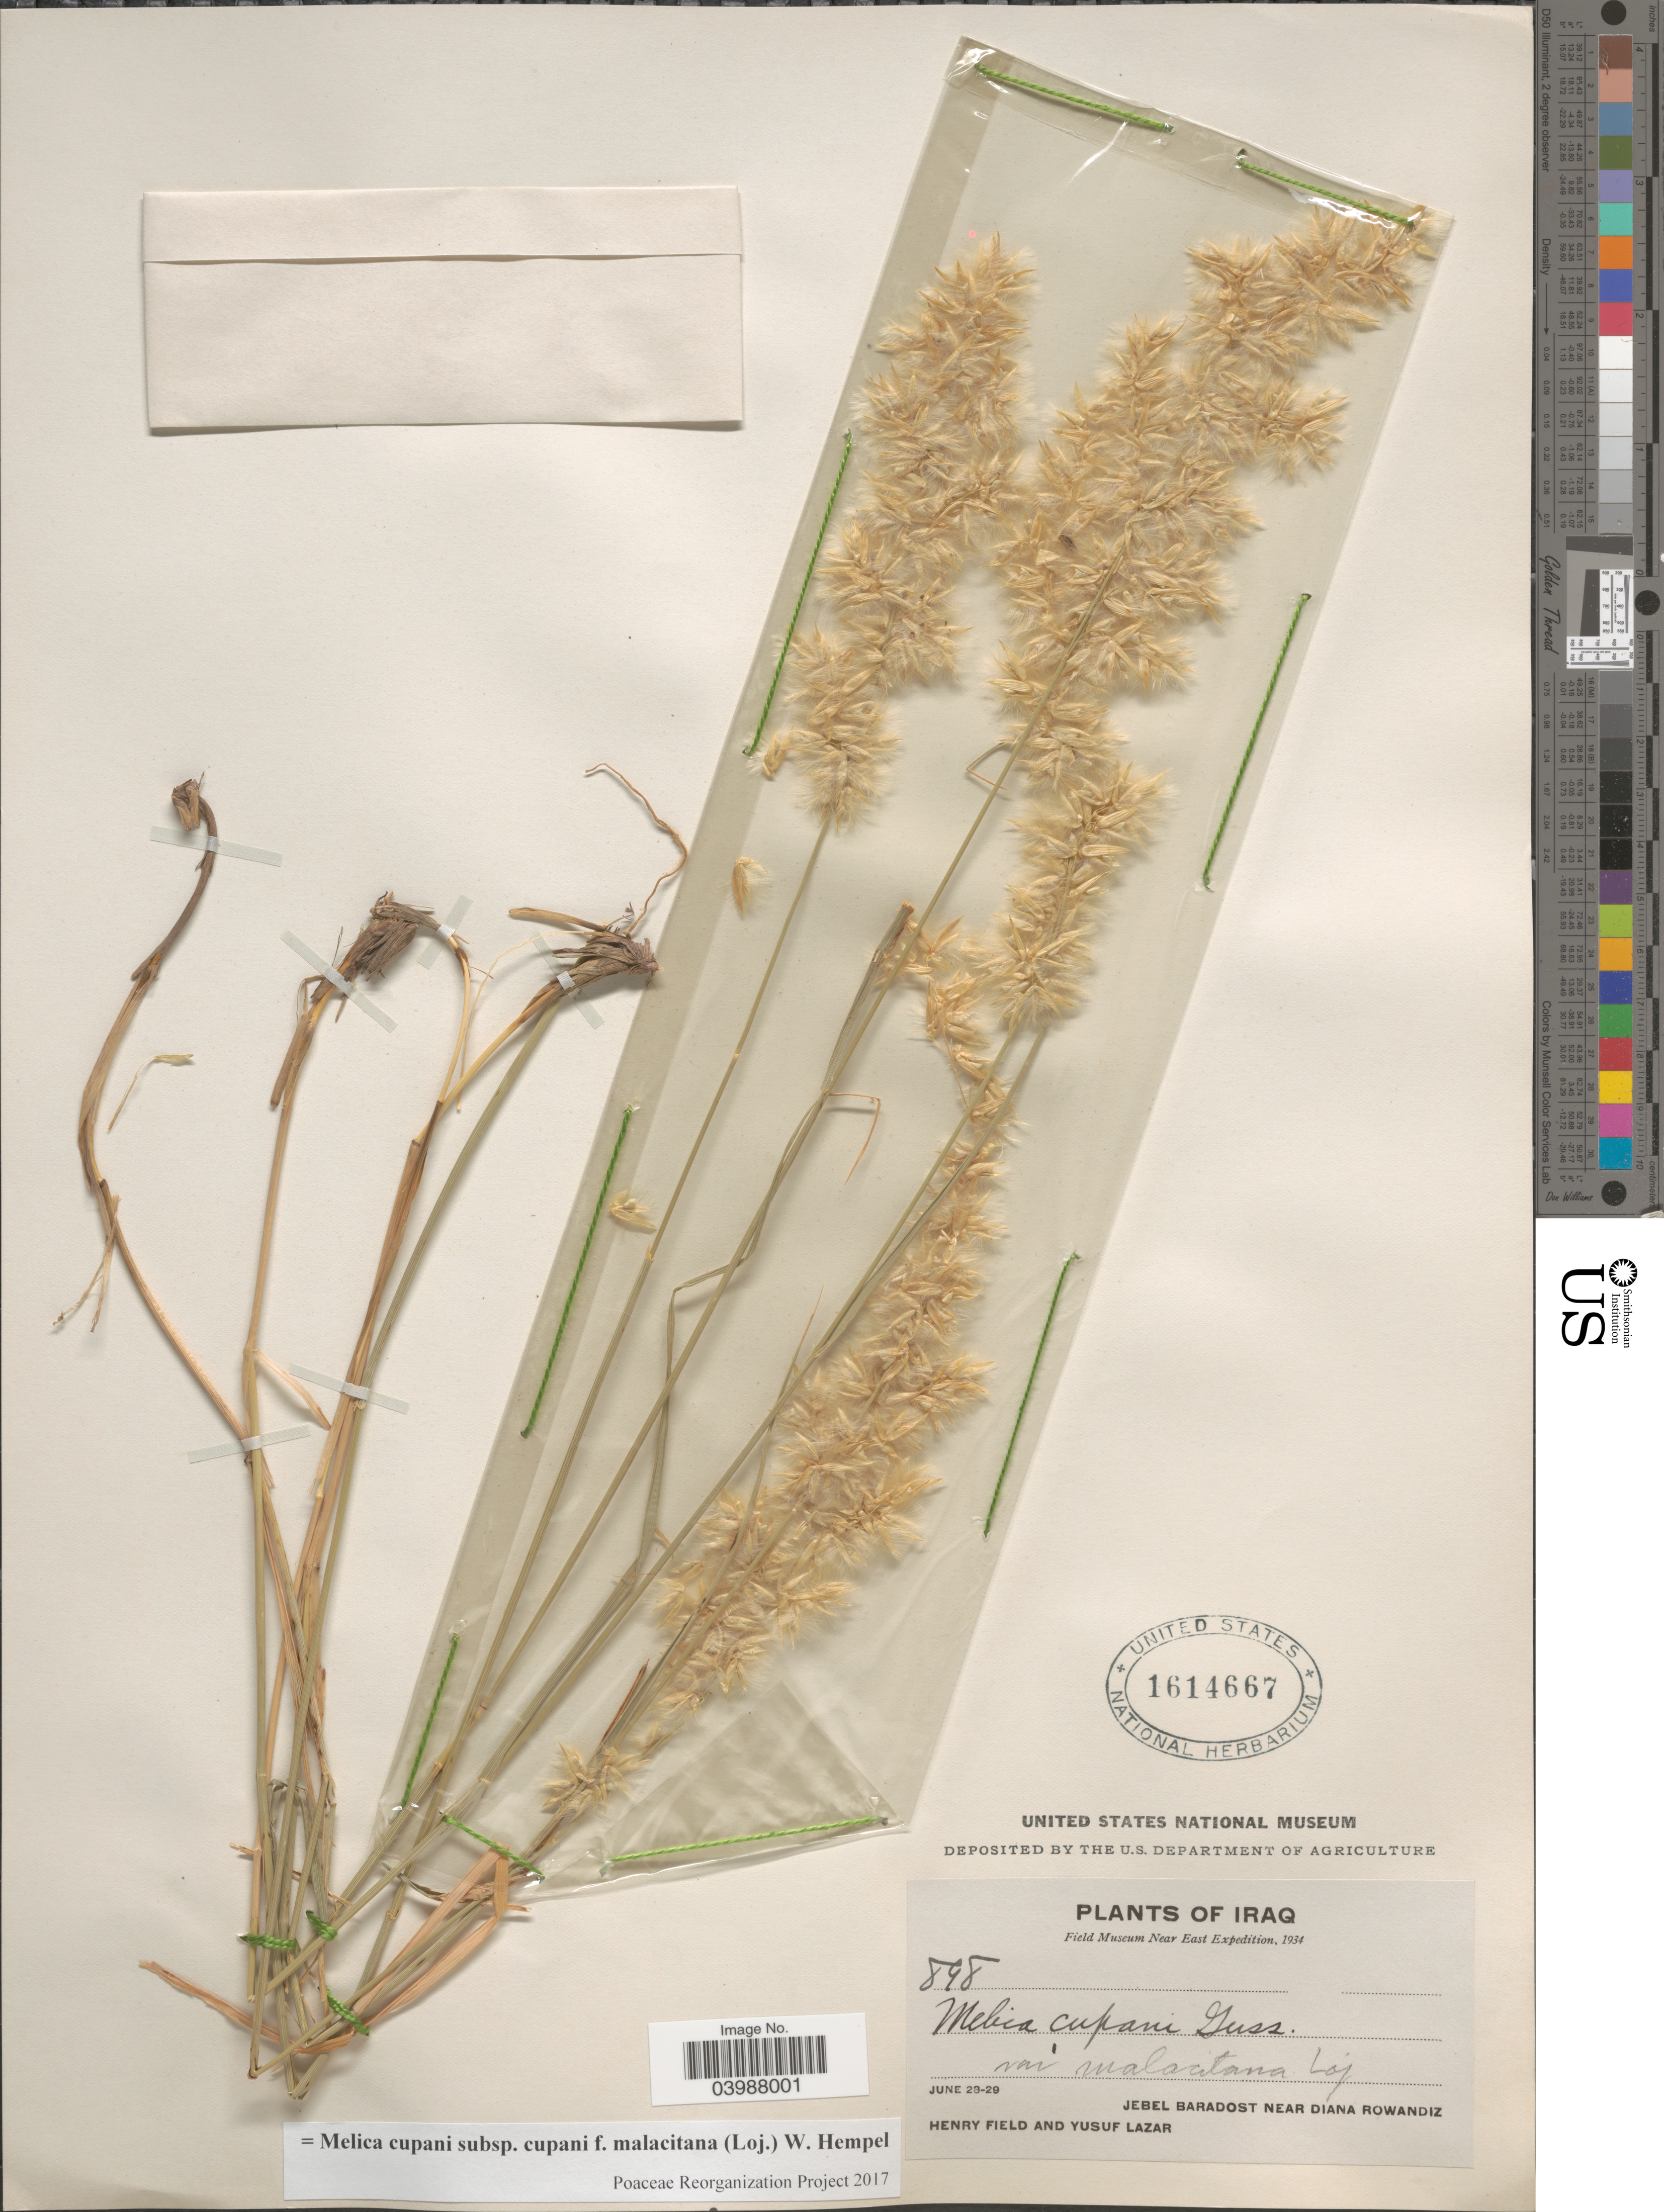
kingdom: Plantae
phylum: Tracheophyta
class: Liliopsida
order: Poales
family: Poaceae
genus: Melica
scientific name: Melica cupani subsp. cupani f. malacitana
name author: W. Hempel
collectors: H. Field & Y. Lazar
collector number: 989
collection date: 1934-06-28/1934-06-29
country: Iraq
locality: Jebel Baradost near Diana Rowandiz.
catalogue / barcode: US 1614667